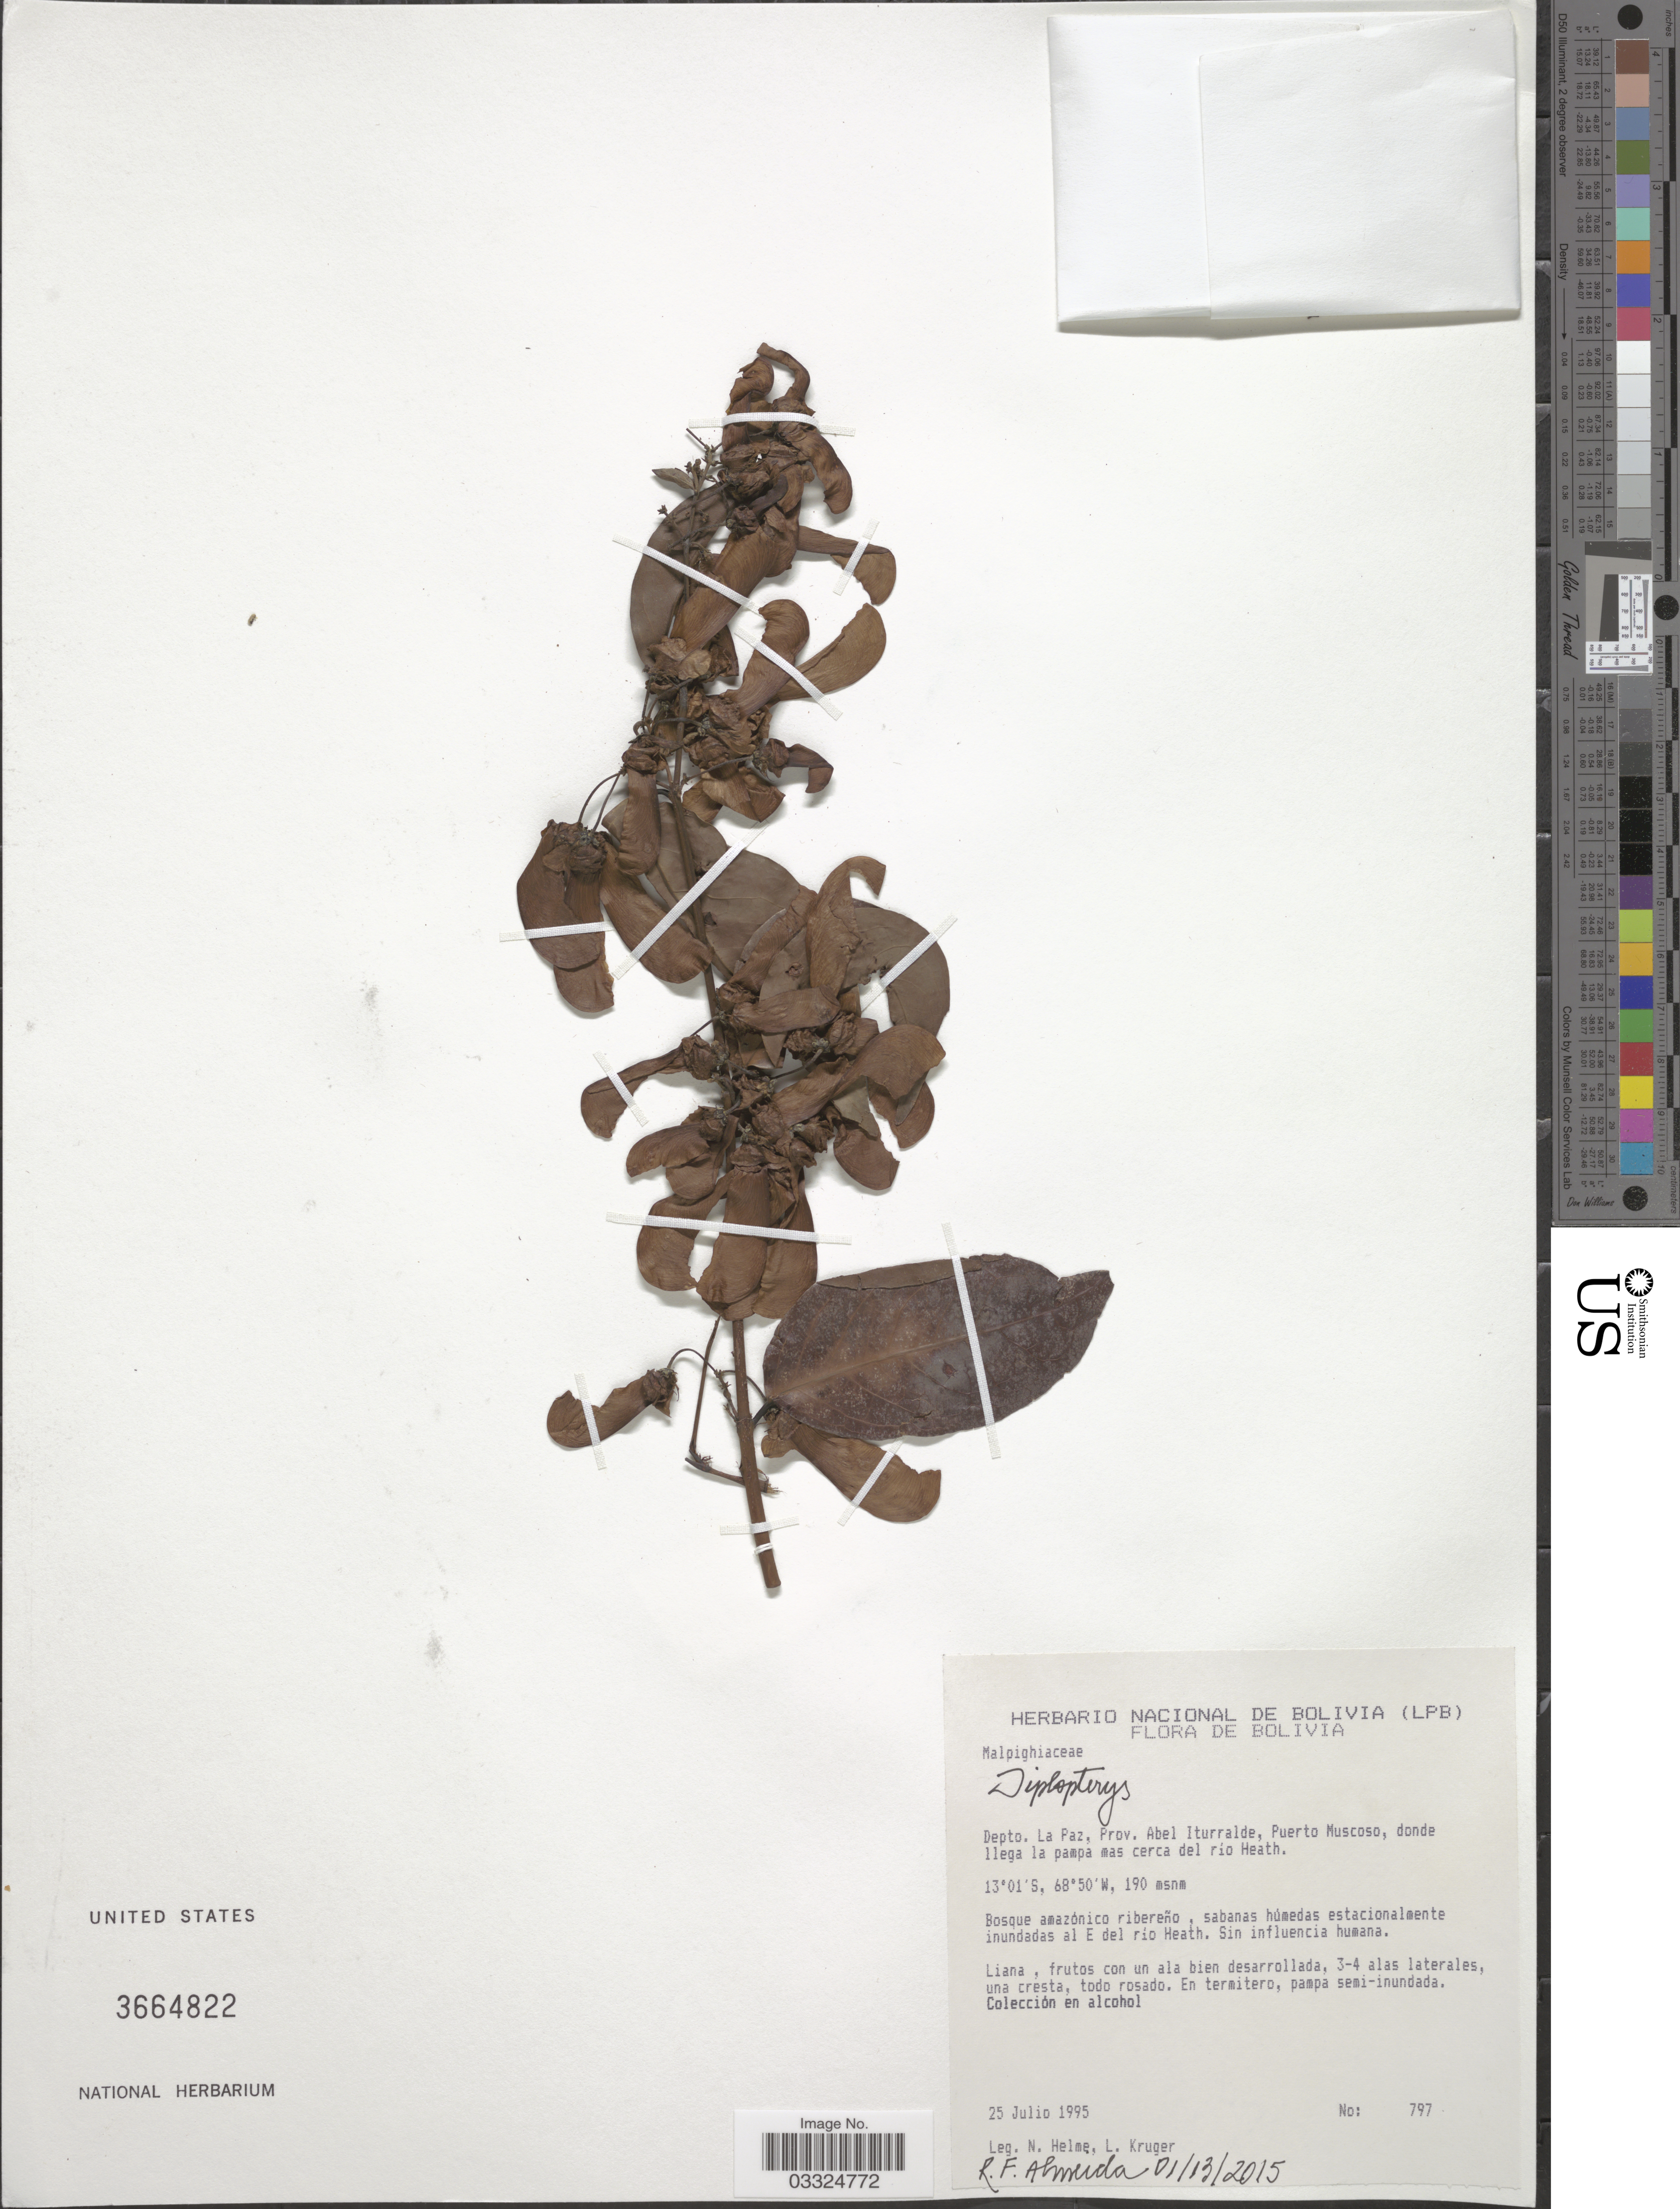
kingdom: Plantae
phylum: Tracheophyta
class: Magnoliopsida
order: Malpighiales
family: Malpighiaceae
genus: Diplopterys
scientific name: Diplopterys sp.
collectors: N. Helme, L. Kruger & R. Almeida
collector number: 797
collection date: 1995-07-25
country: Bolivia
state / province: La Paz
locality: Depto. La Paz, Prov. Abel Iturralde, Puerto Muscoso, donde llega la pampa mas cerca del río Heath. Bosque amazónico ribereño, sabanas húmedas estacionalmente inundadas al E del río Heath.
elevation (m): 190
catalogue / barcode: US 3664822